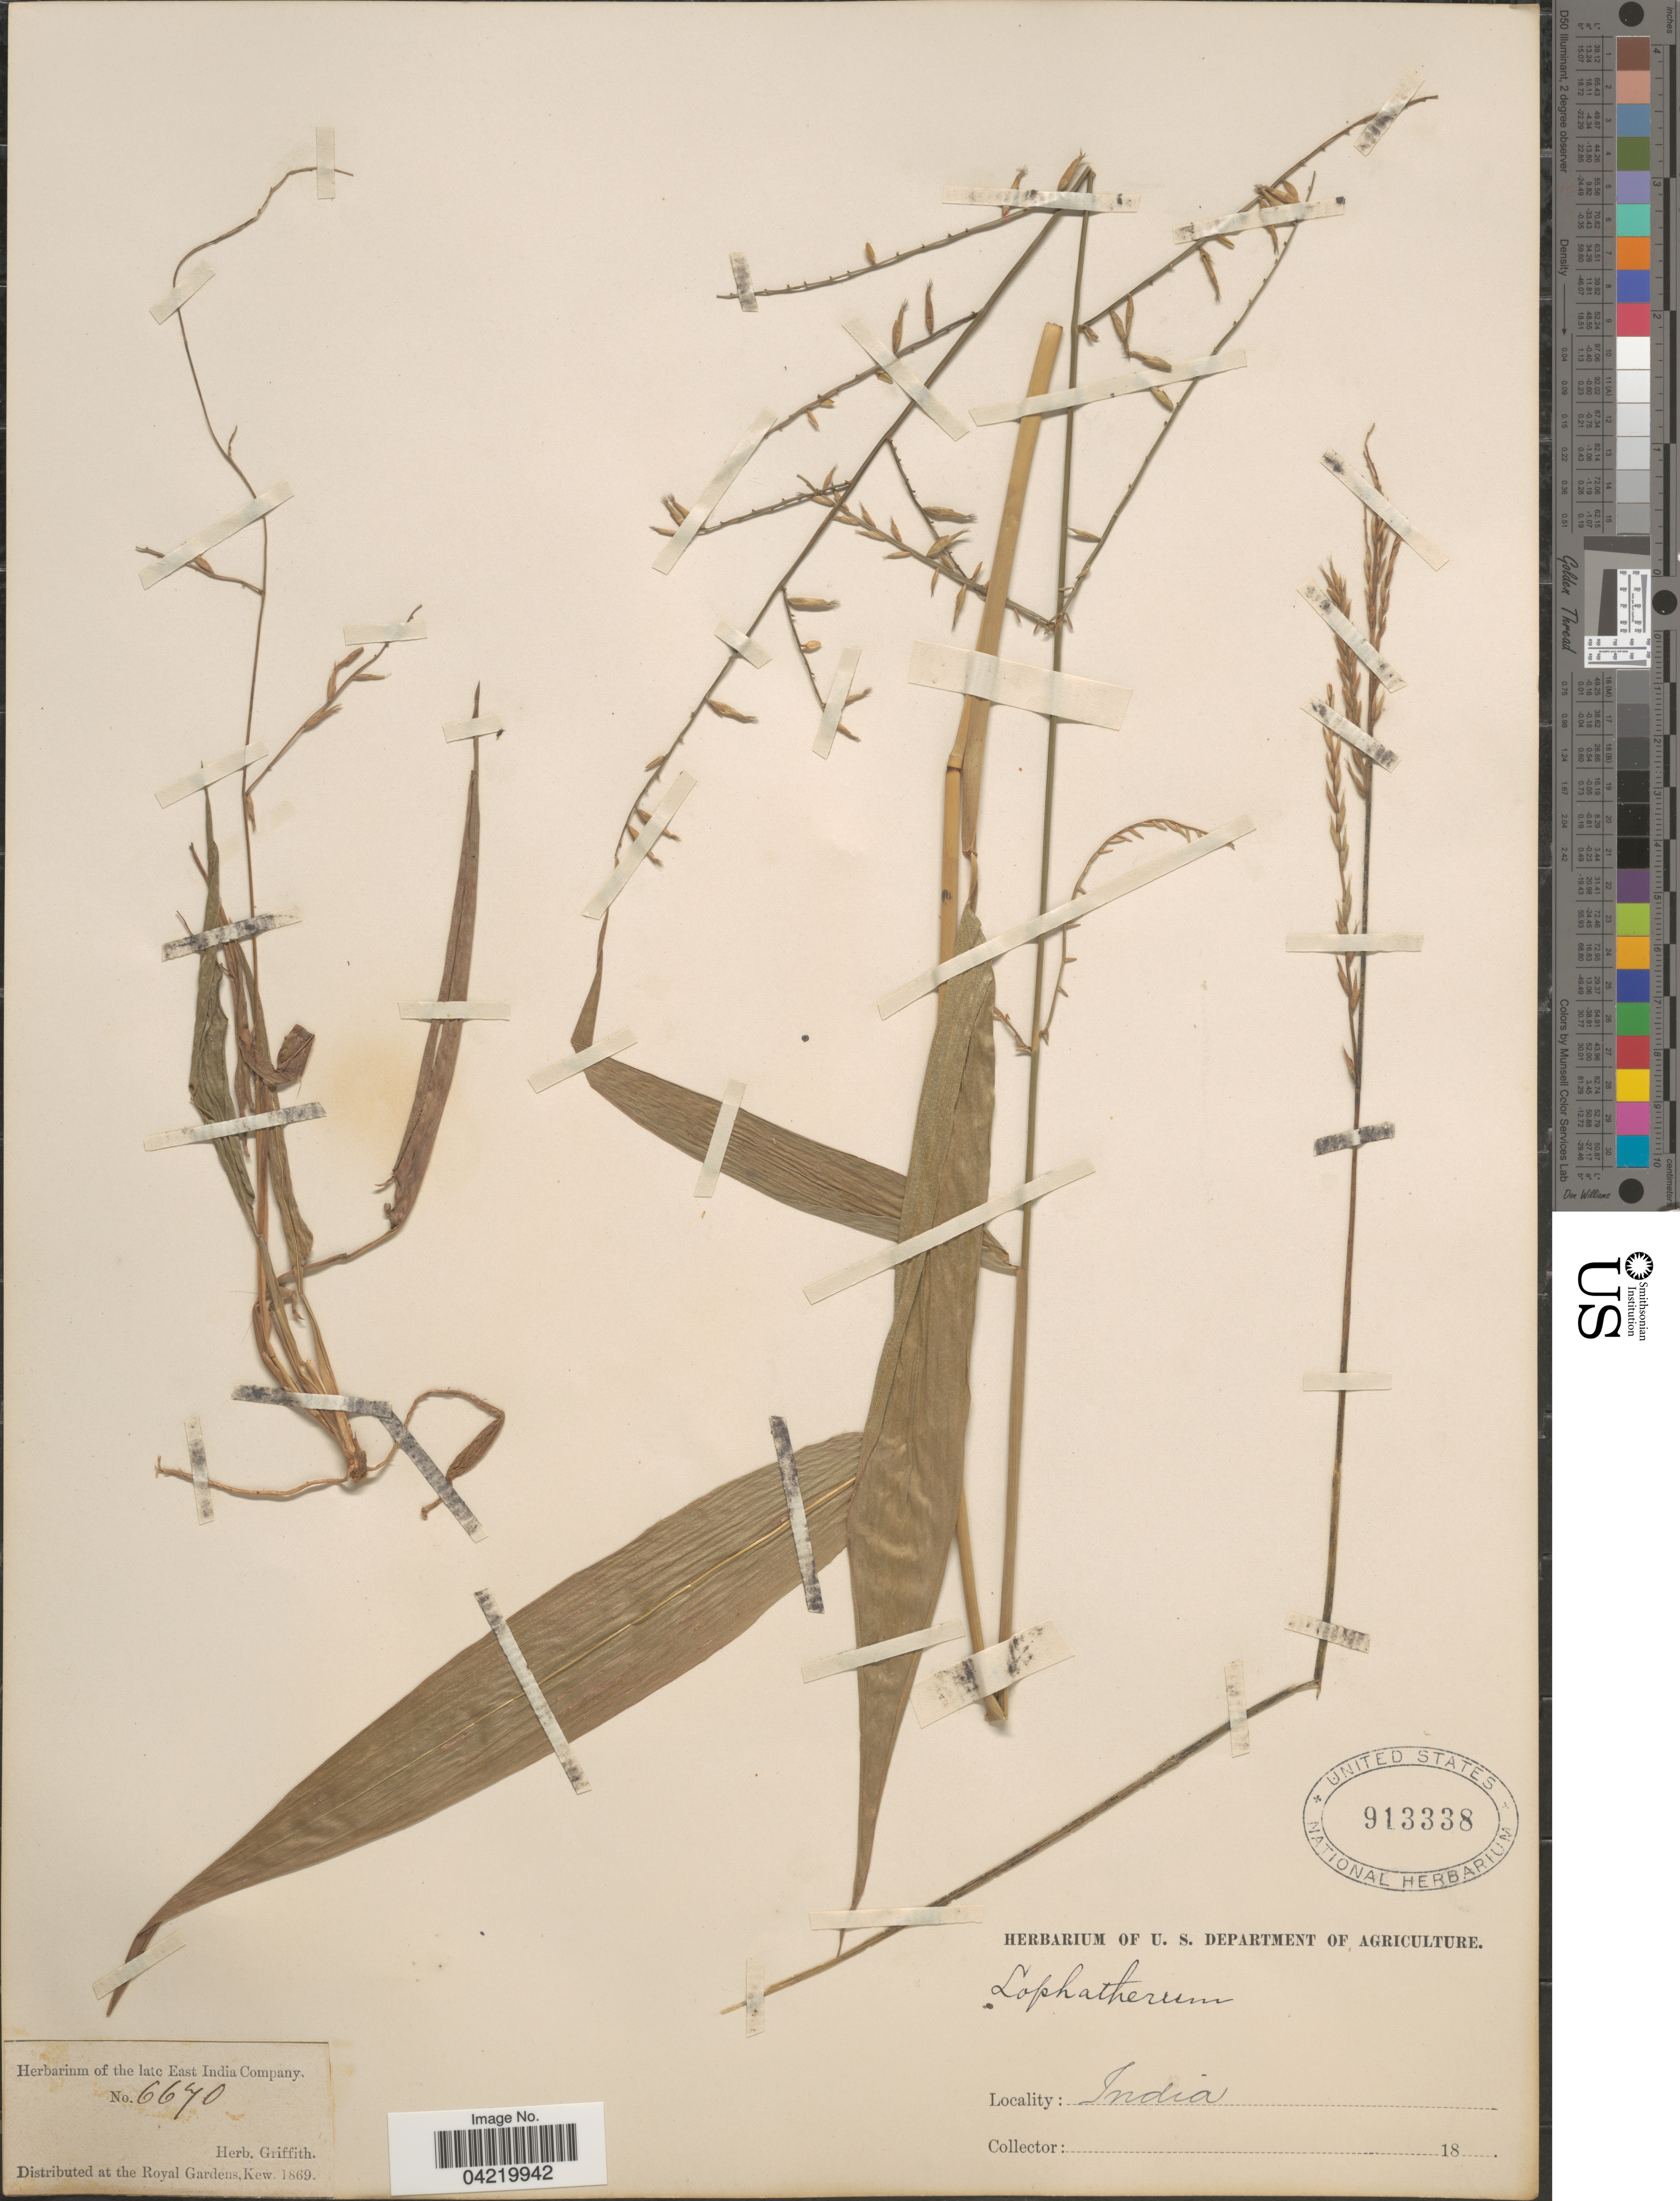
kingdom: Plantae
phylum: Tracheophyta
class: Liliopsida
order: Poales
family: Poaceae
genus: Lophatherum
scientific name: Lophatherum gracile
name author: Brongn.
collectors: ex herb. Griffith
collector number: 6670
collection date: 1869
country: India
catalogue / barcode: US 913338